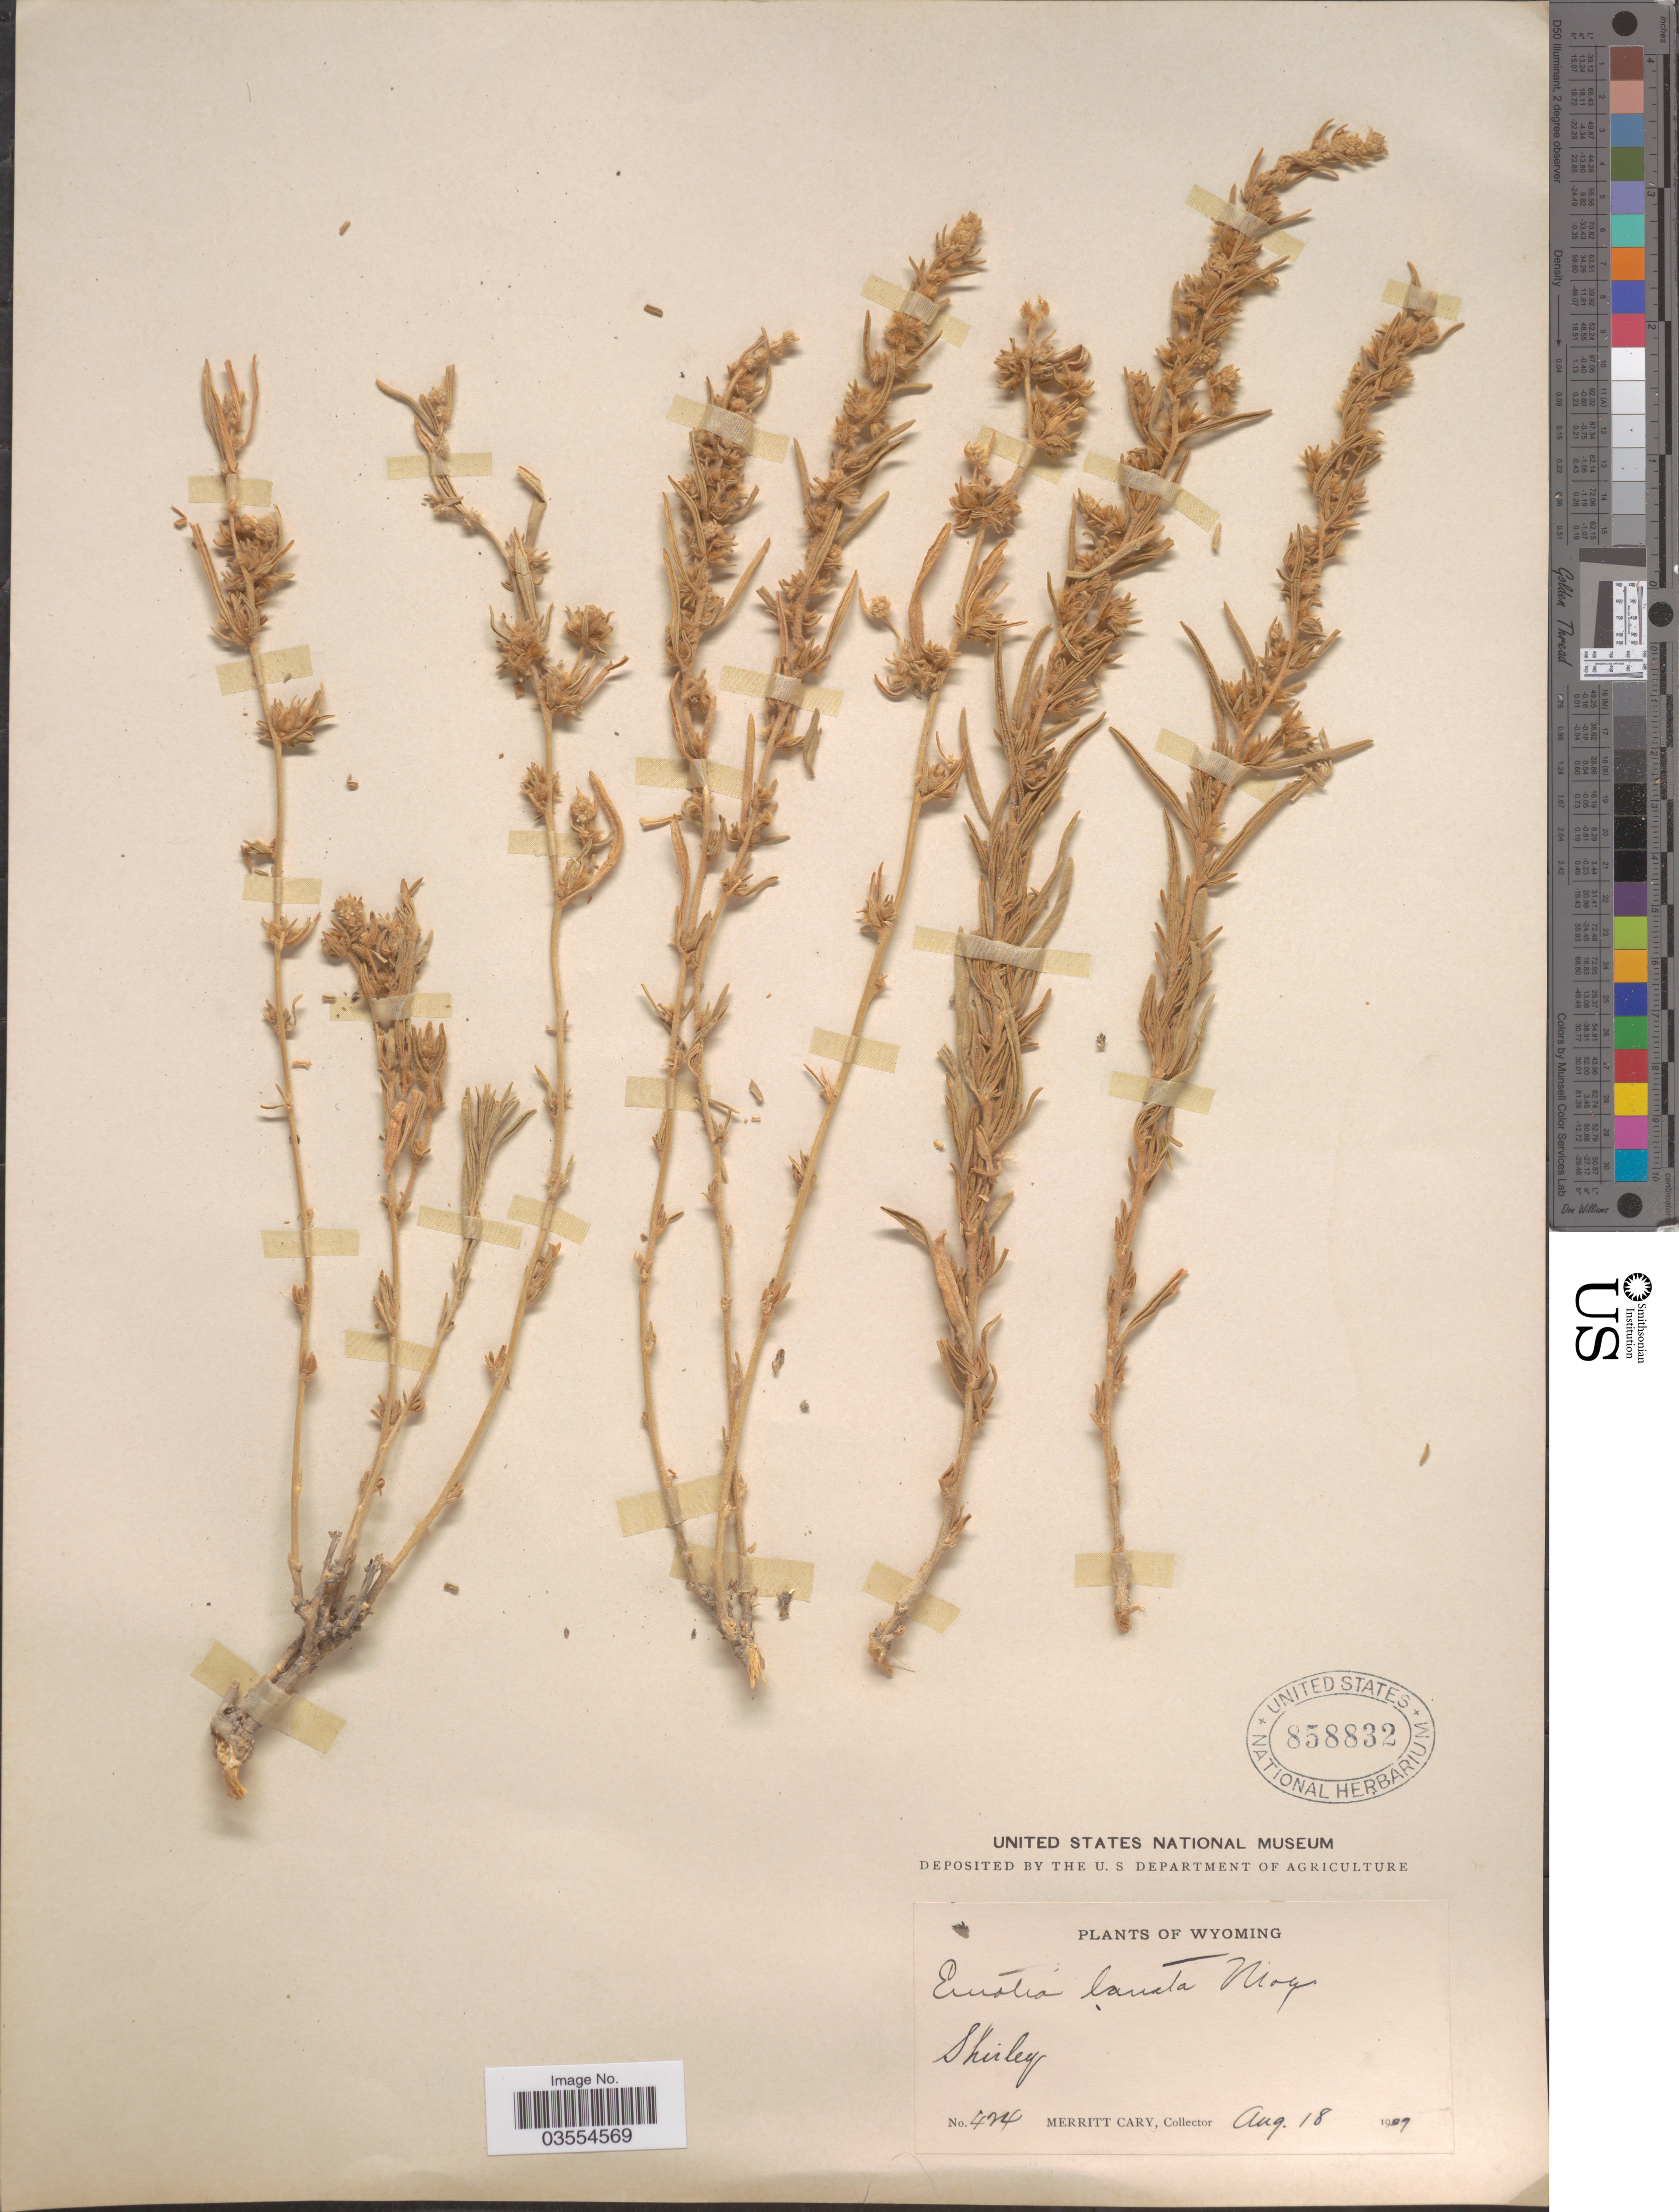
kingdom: Plantae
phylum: Tracheophyta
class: Magnoliopsida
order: Caryophyllales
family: Amaranthaceae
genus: Krascheninnikovia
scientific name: Krascheninnikovia lanata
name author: (Pursh) A. Meeuse & A.Smit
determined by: U.S. National Herbarium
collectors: M. Cary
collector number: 424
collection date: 1909-08-18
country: United States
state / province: Wyoming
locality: Shirley.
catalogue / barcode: US 858832